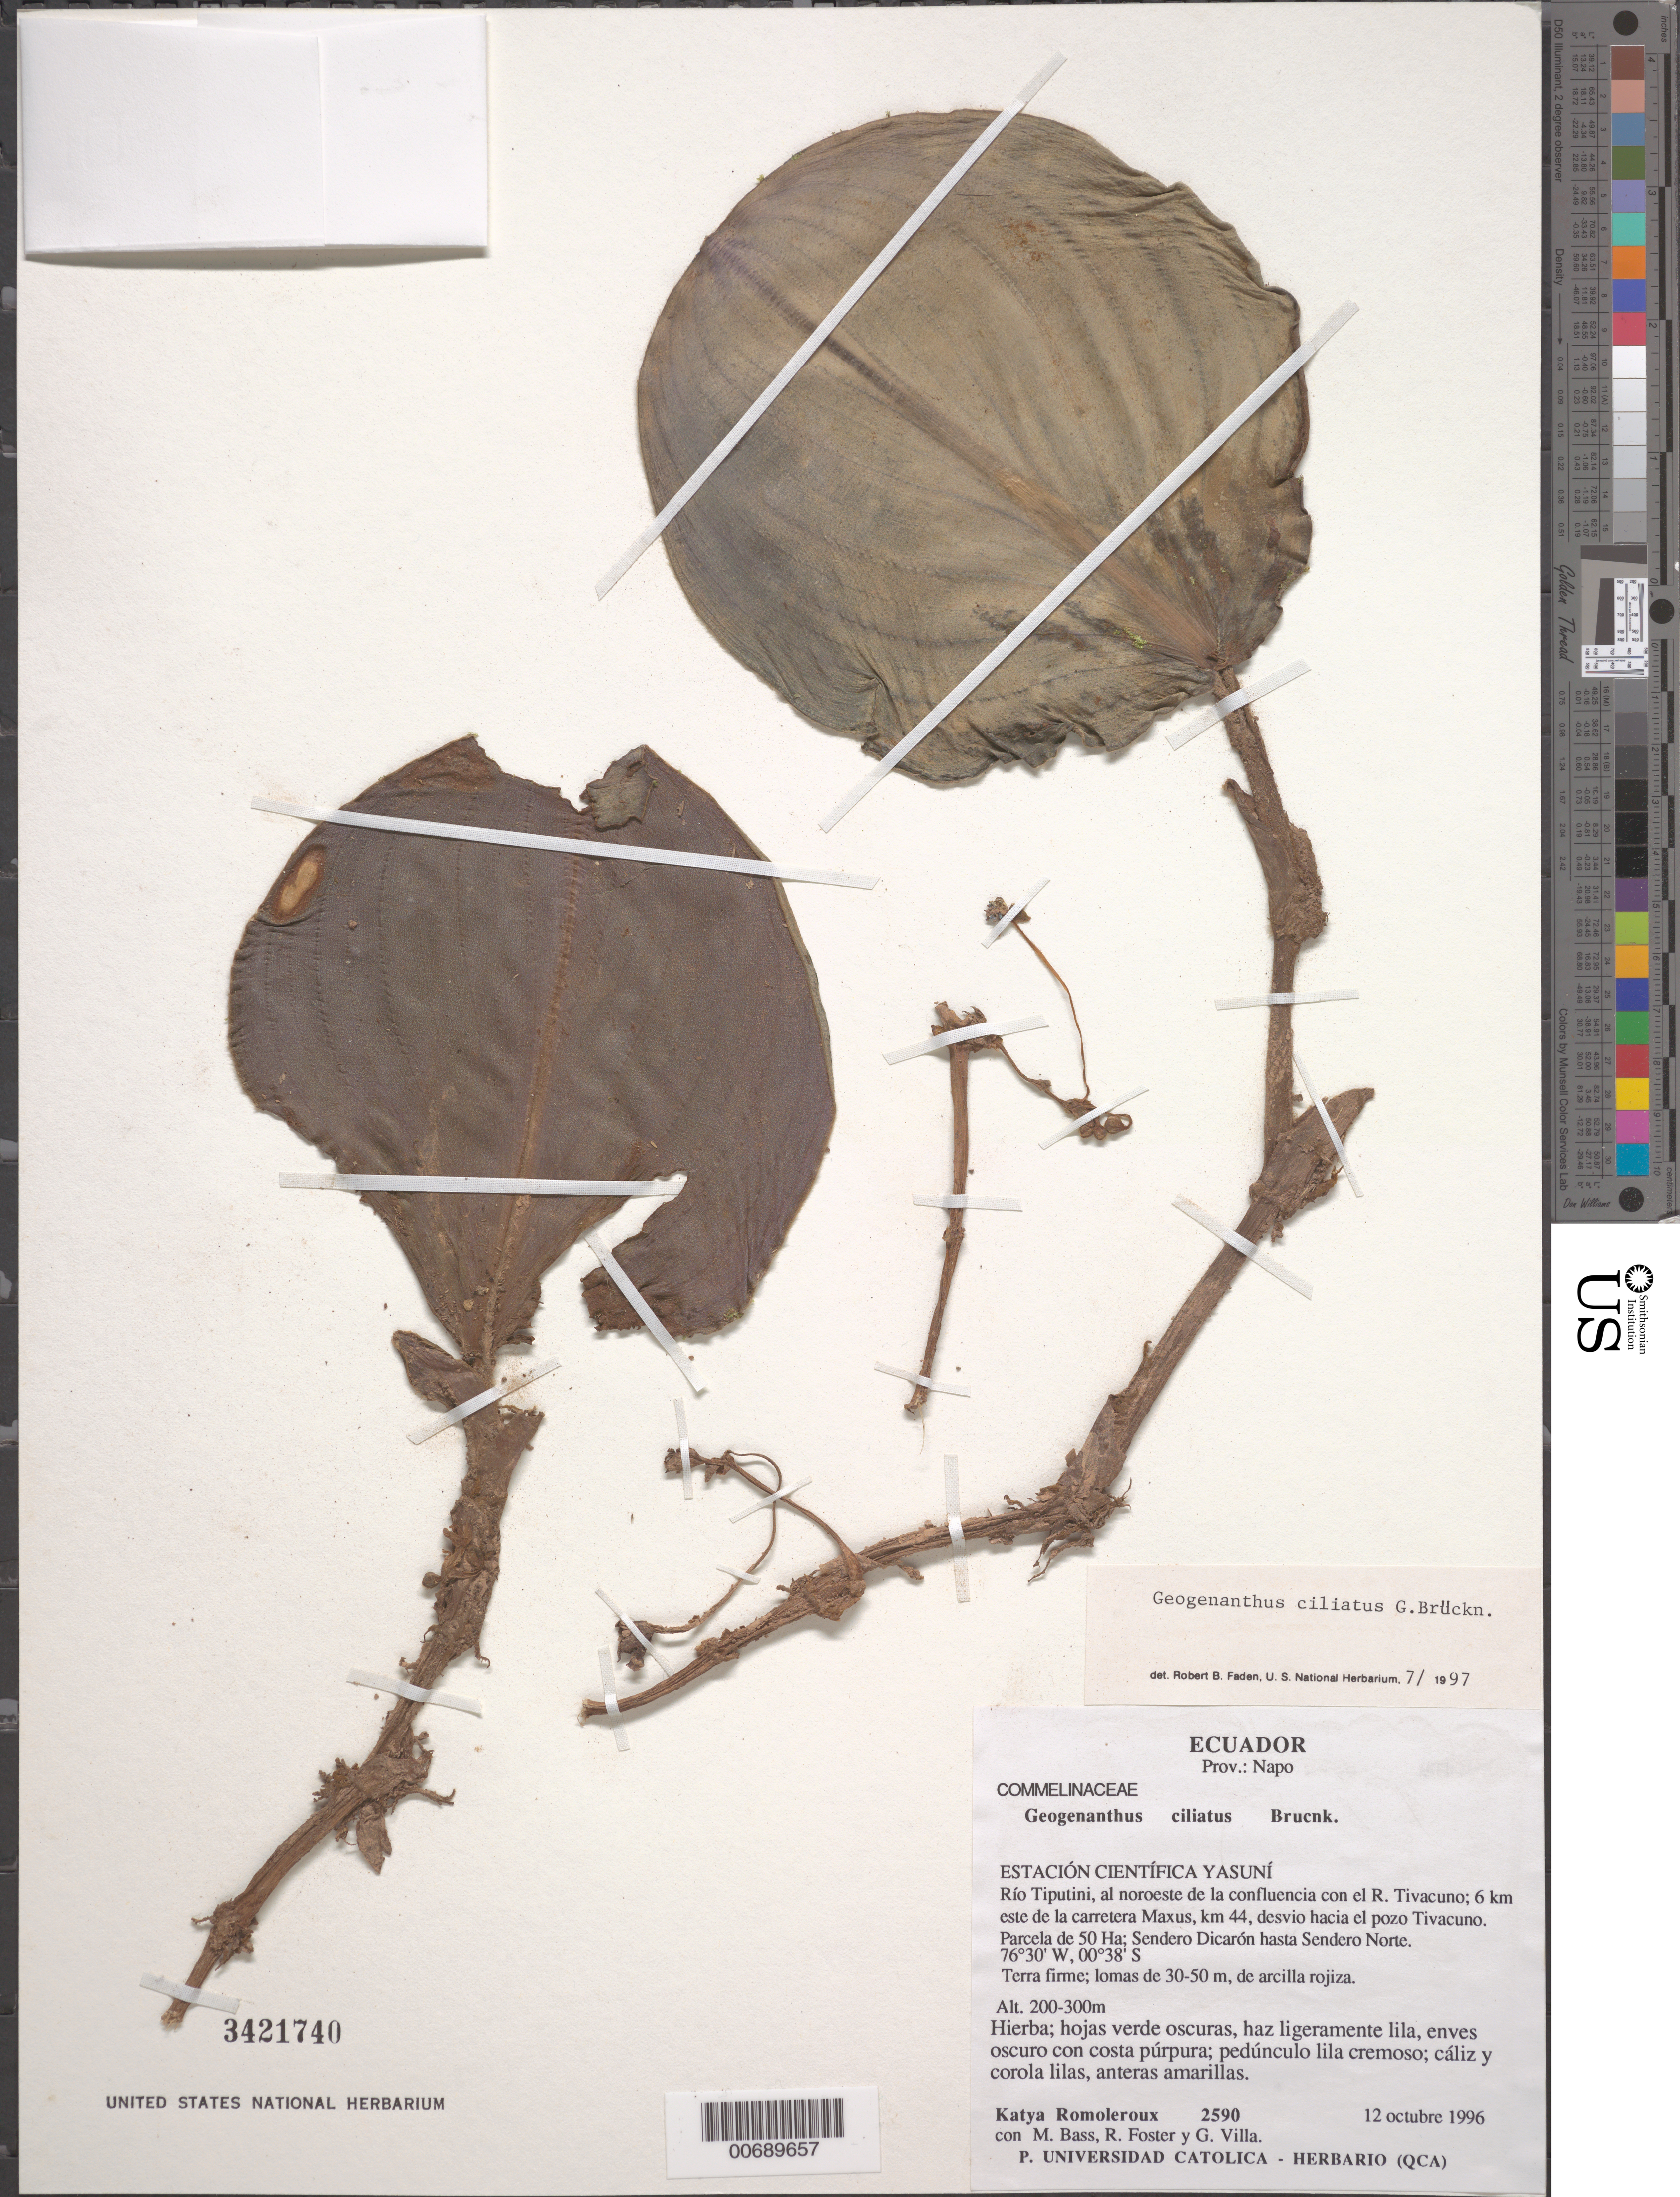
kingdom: Plantae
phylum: Tracheophyta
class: Liliopsida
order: Commelinales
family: Commelinaceae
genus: Geogenanthus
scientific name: Geogenanthus ciliatus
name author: G. Brückn.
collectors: K. Romoleroux, M. Bass, R. Foster & G. Villa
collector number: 2590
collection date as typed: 12 Oct 1996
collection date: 1996-10-12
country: Ecuador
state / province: Napo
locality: Estacion Cientifica Yasuni, Rip Tiputini, confluent of Rio Tivacuno.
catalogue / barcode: US 3421740